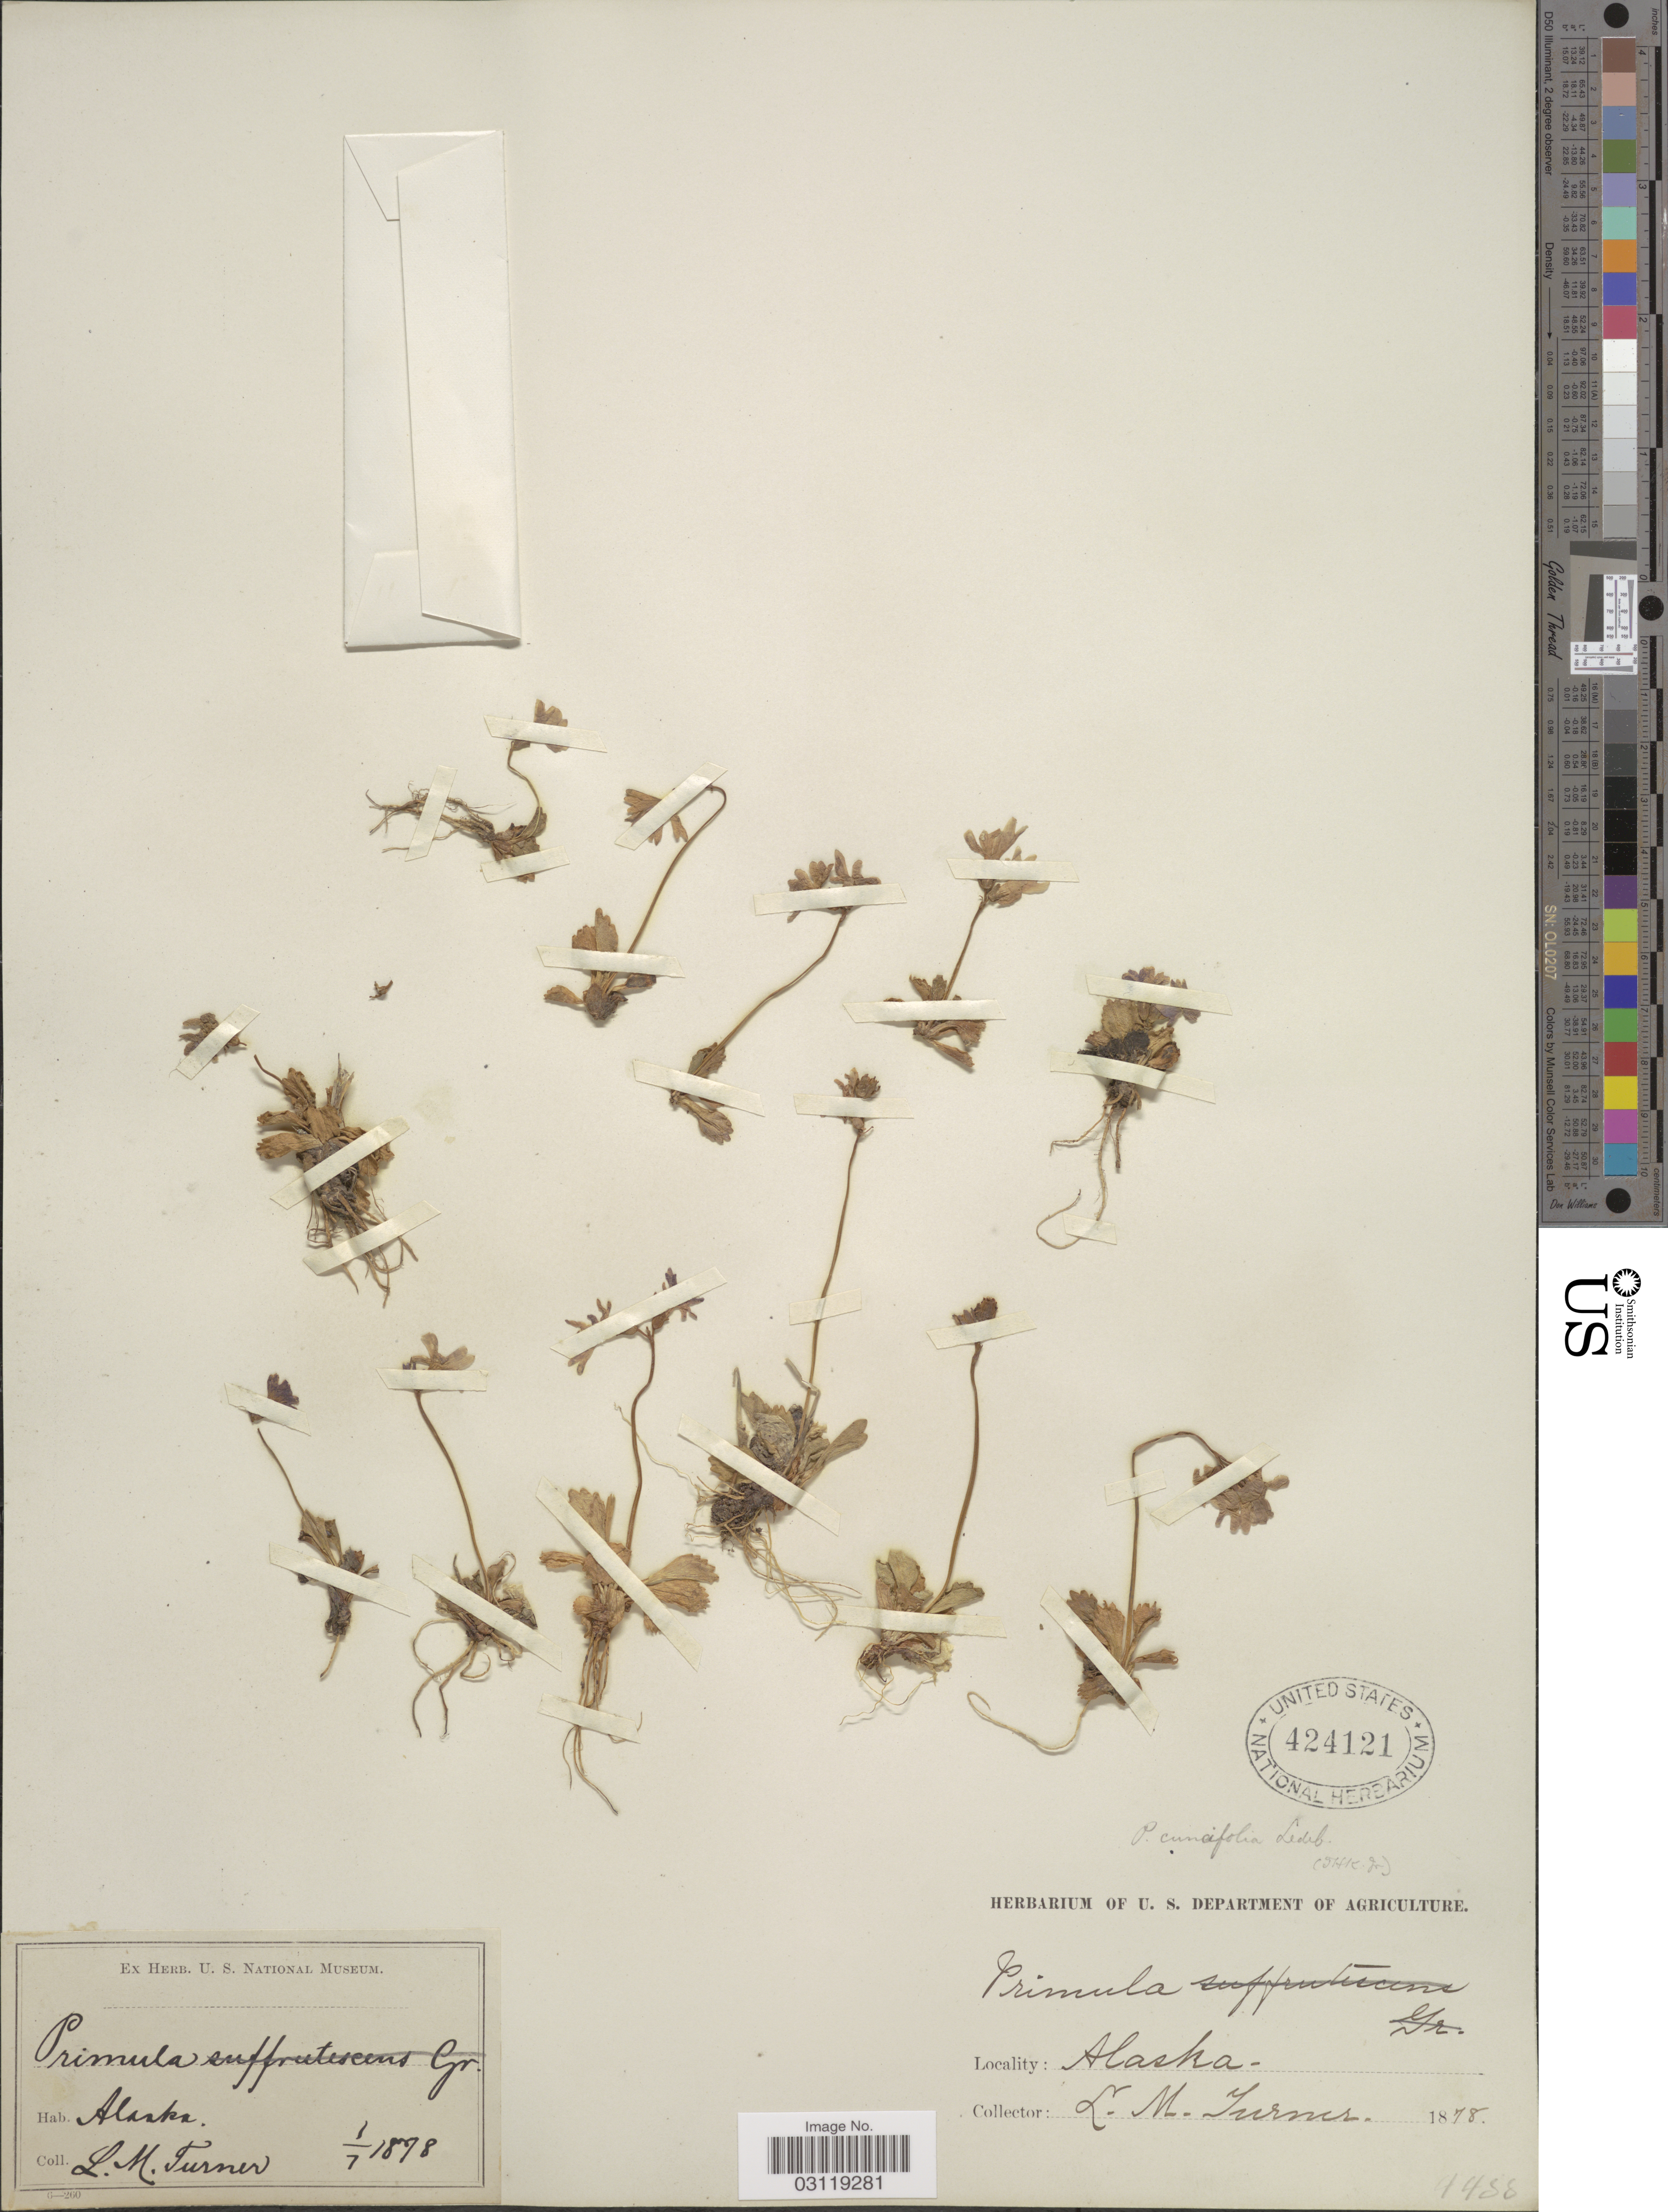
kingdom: Plantae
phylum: Tracheophyta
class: Magnoliopsida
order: Ericales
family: Primulaceae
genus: Primula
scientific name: Primula cuneifolia subsp. cuneifolia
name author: Ledeb.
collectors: L. M. Turner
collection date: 1878-01-07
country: United States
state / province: Alaska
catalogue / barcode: US 424121